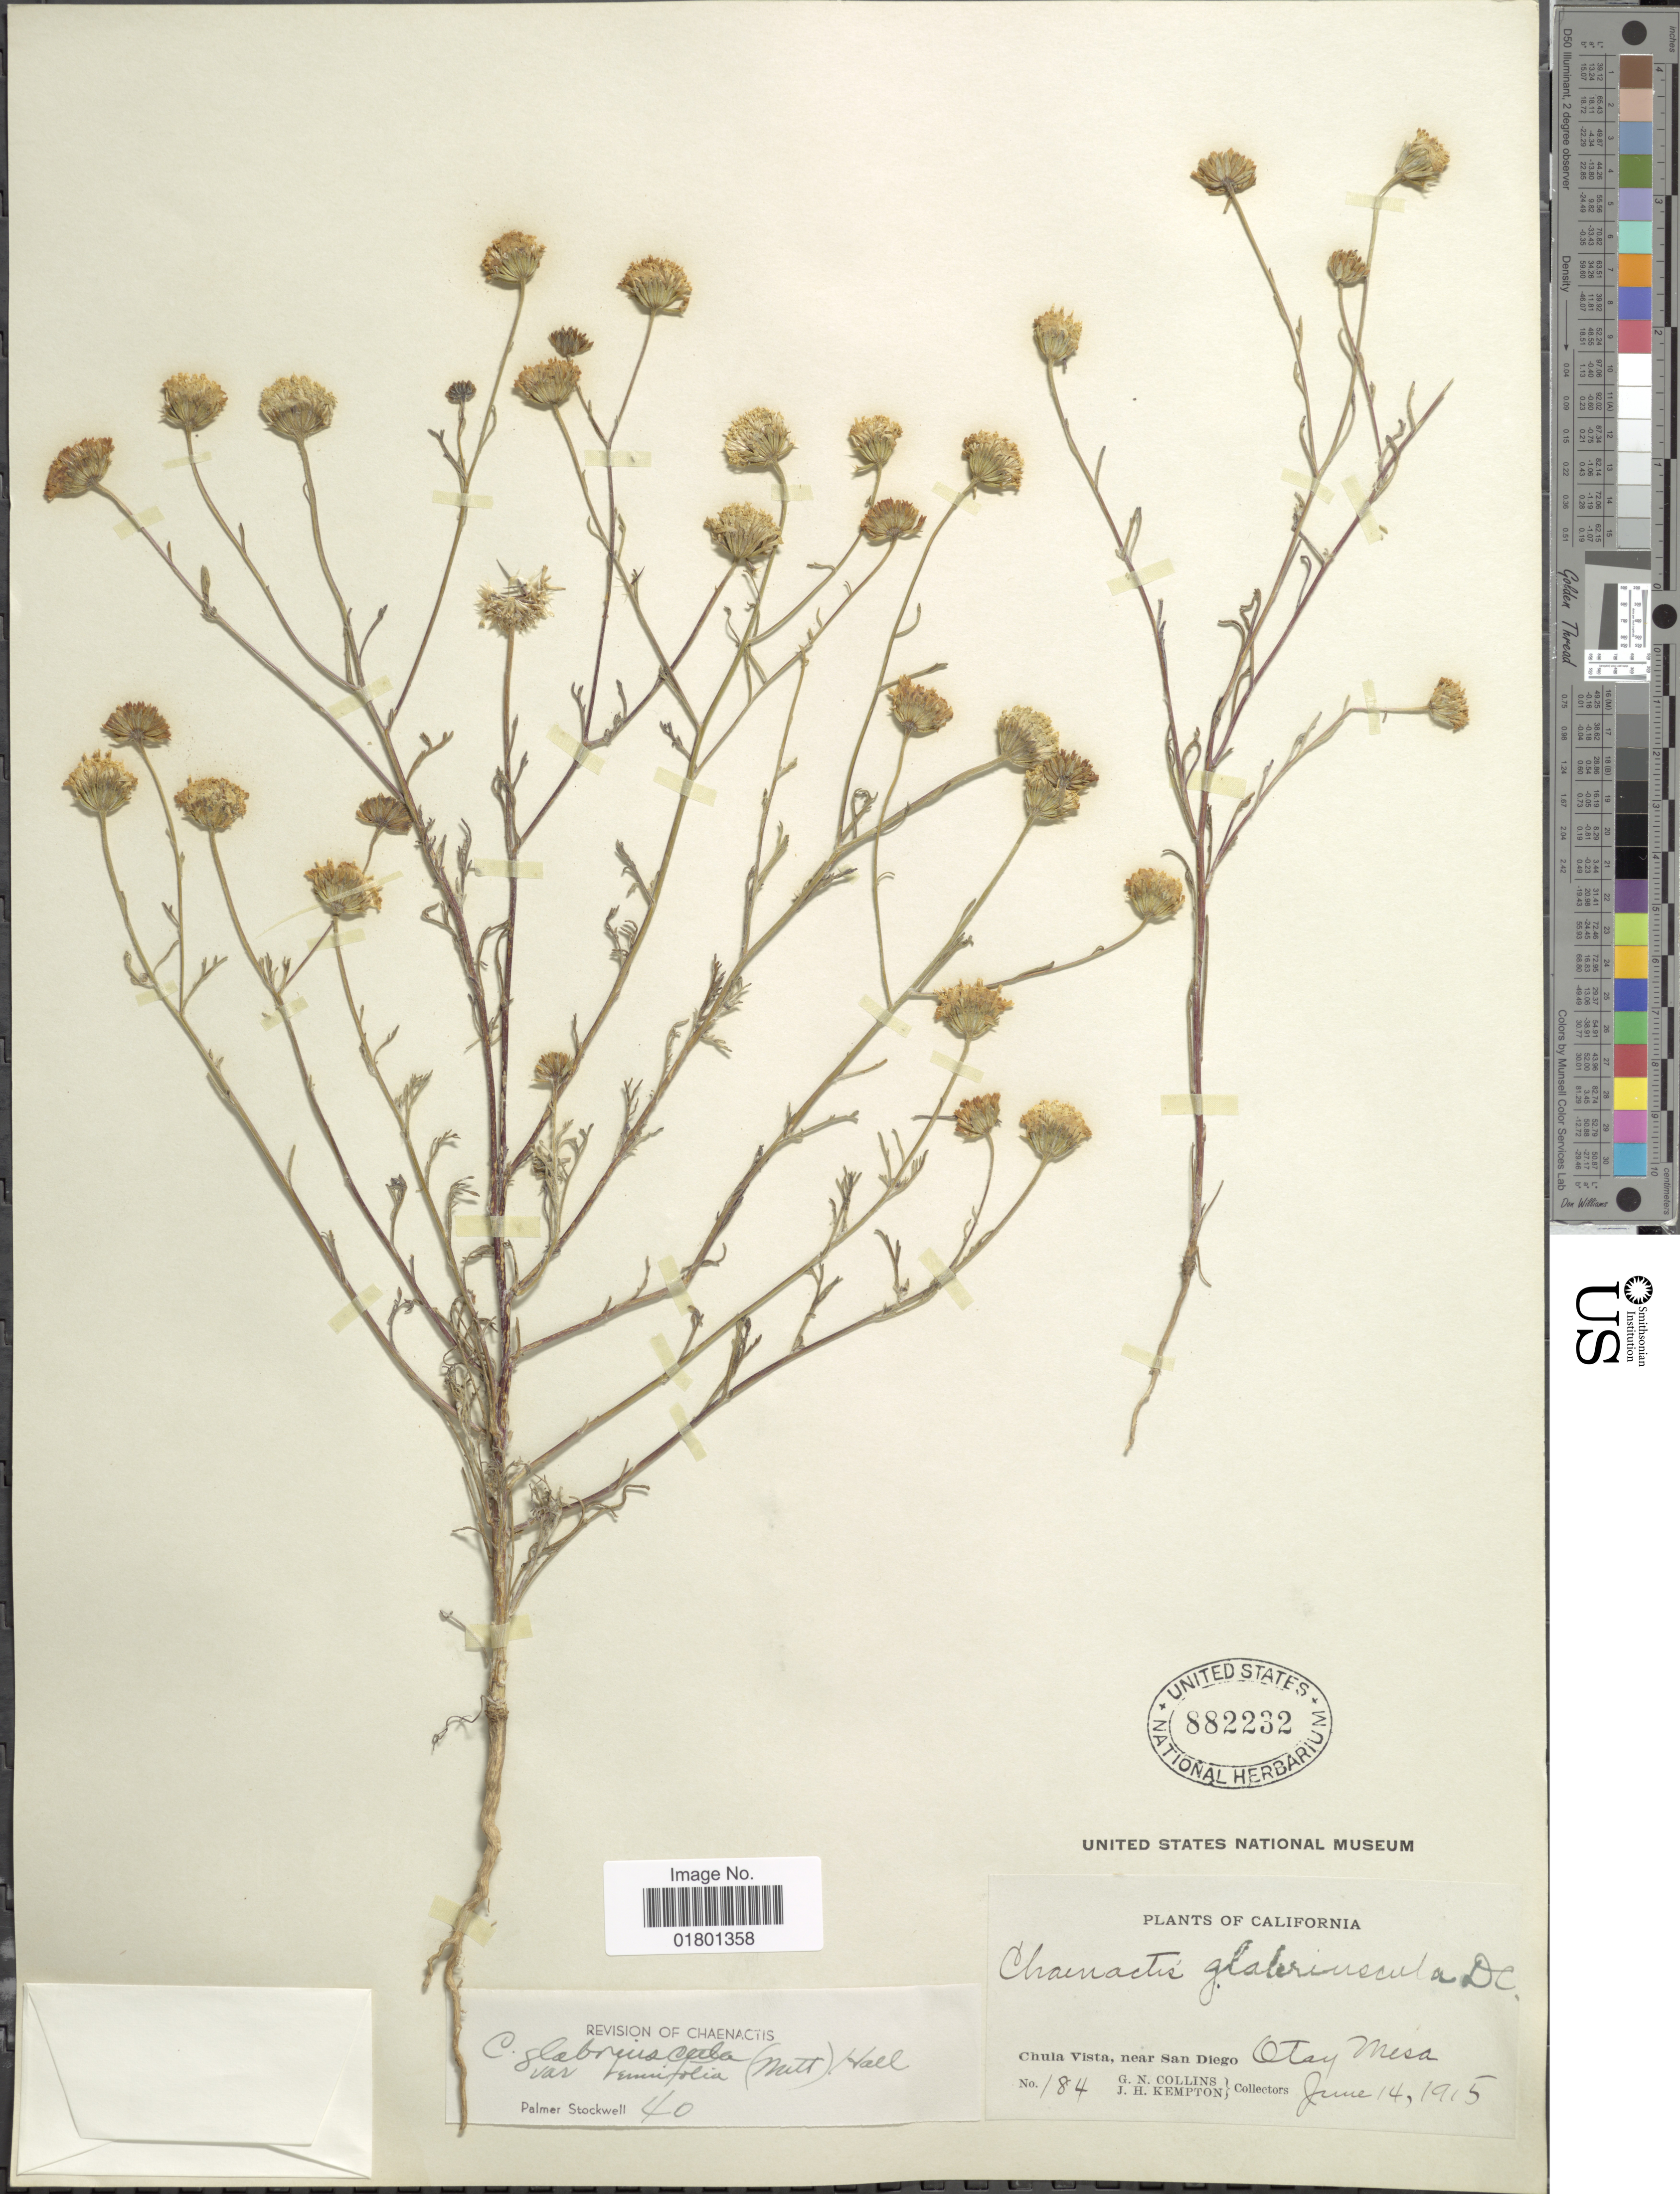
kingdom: Plantae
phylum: Tracheophyta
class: Magnoliopsida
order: Asterales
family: Asteraceae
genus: Chaenactis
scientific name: Chaenactis glabriuscula var. tenuifolia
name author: (Nutt.) Hall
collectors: G. Collins & J. H. Kempton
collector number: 184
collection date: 1915-06-14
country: United States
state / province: California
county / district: San Diego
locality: Chula Vista, near San Diego Otay Mesa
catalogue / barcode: US 882232